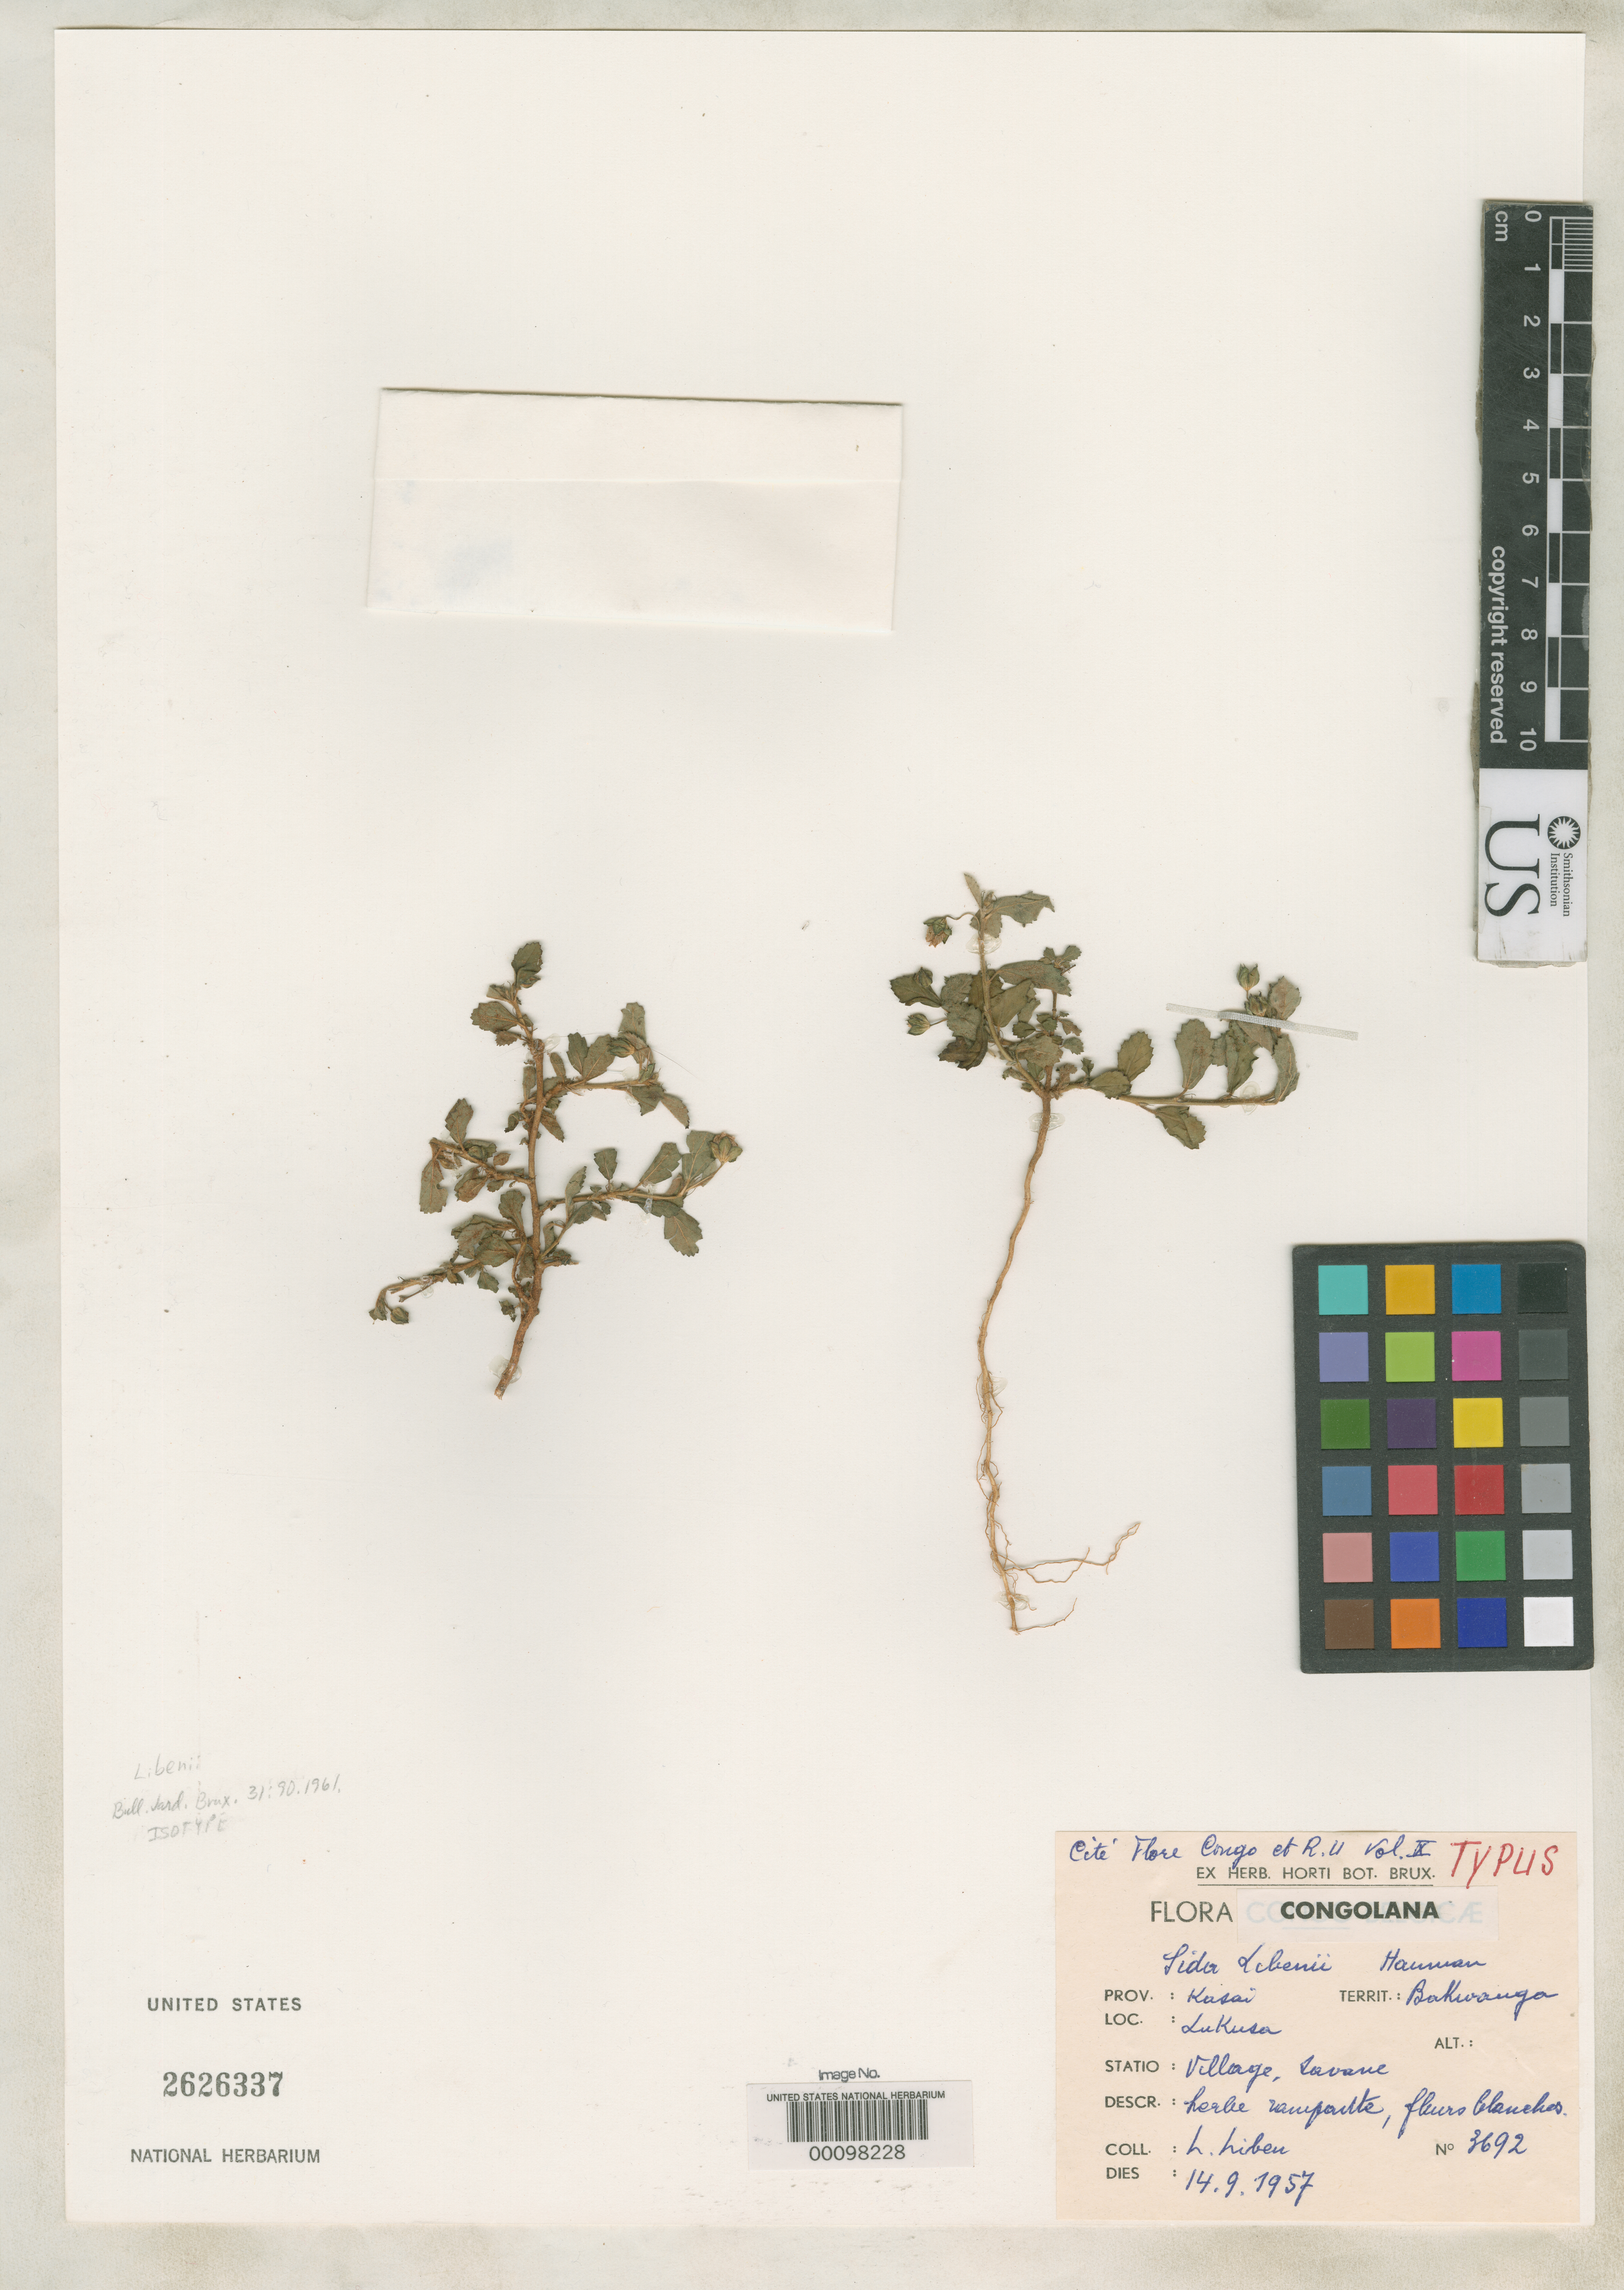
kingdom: Plantae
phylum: Tracheophyta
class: Magnoliopsida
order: Malvales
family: Malvaceae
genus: Sida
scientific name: Sida libenii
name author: Hauman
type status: Isotype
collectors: L. Liben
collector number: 3692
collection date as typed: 14 Sep 1957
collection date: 1957-09-14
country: Congo, Democratic Republic of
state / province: Kasaï-Oriental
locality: Bakwanga Terr., Lukusa.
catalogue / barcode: US 2626337